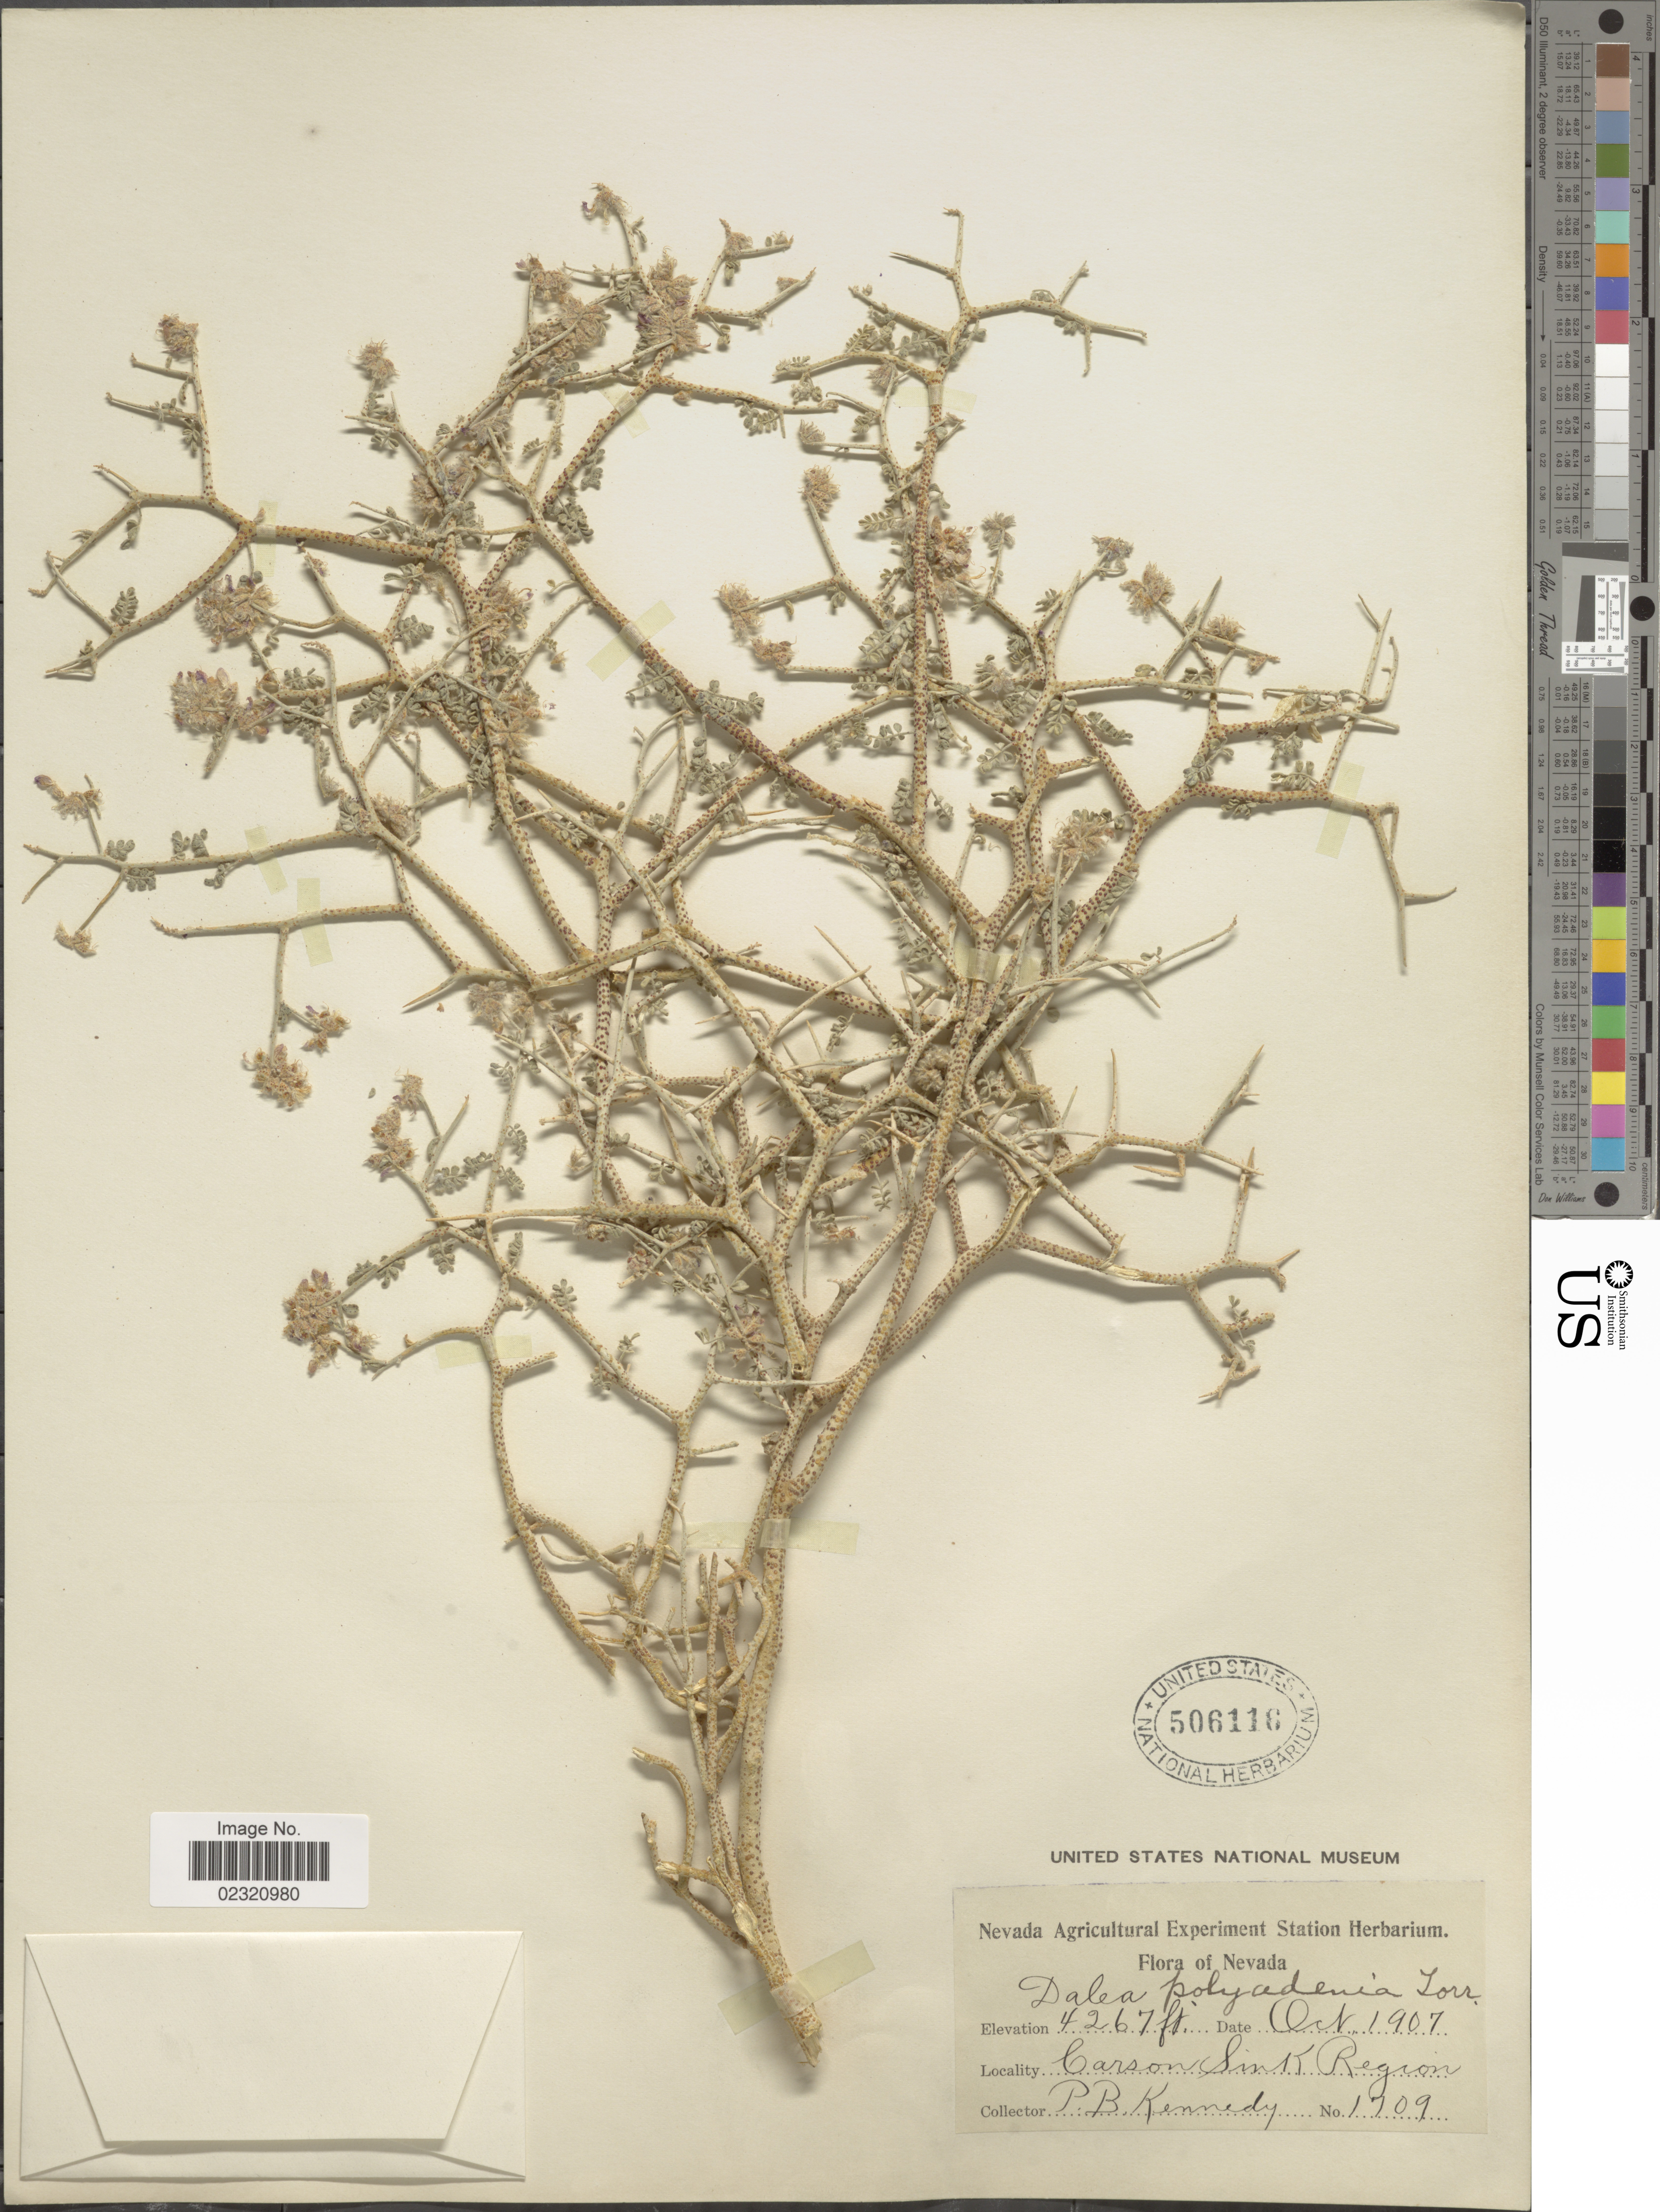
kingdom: Plantae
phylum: Tracheophyta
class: Magnoliopsida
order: Fabales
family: Fabaceae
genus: Psorothamnus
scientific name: Psorothamnus polydenius var. polydenius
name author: (Torr.) Rydb.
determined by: Strong, M. T., (US), Smithsonian Institution - National Museum of Natural History (UNITED STATES)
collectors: P. B. Kennedy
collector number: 1709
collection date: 1907-10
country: United States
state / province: Nevada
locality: Carson Sink Region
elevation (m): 1301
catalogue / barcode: US 506116